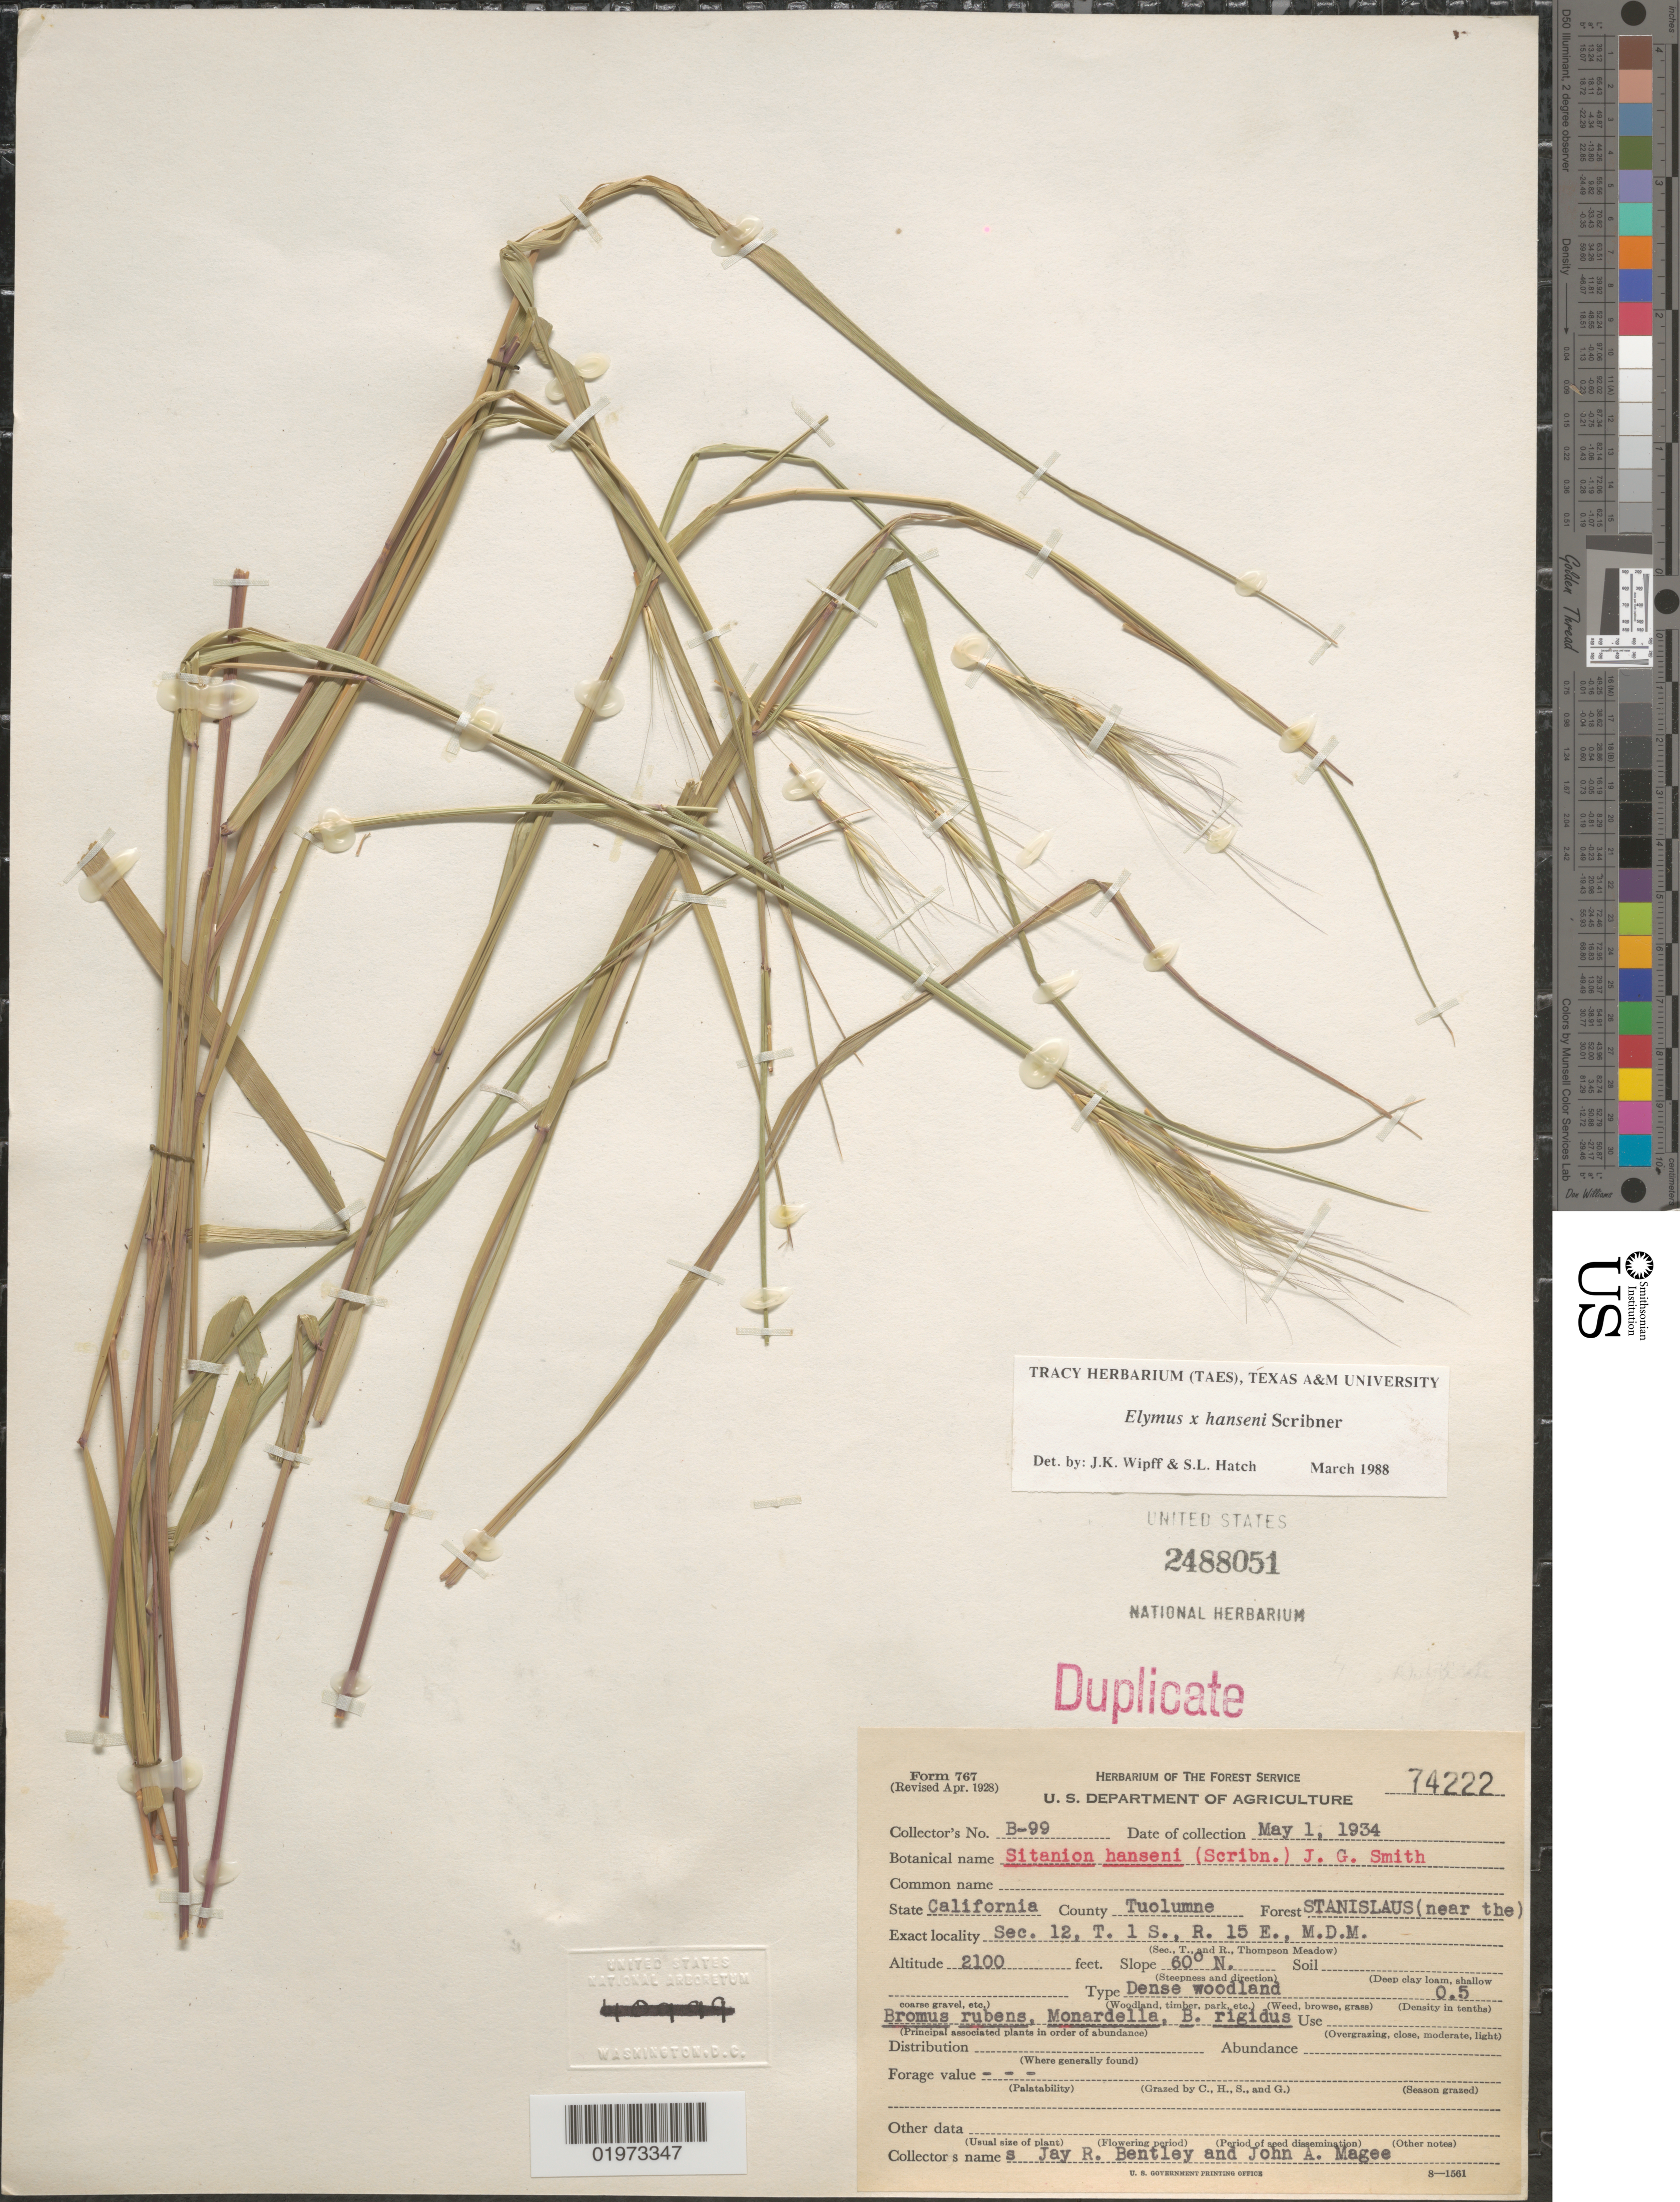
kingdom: Plantae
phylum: Tracheophyta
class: Liliopsida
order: Poales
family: Poaceae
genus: Elymus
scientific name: Elymus x hansenii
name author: Scribn.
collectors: J. Bentley & J. Magee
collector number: B-99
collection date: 1934-05-01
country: United States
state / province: California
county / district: Tuolumne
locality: County Tuolumne. Forest Stanislaus (near the) Sec. 12, T. 1 S., R. 15 E., M.D.M.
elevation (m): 640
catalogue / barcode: US 2488051